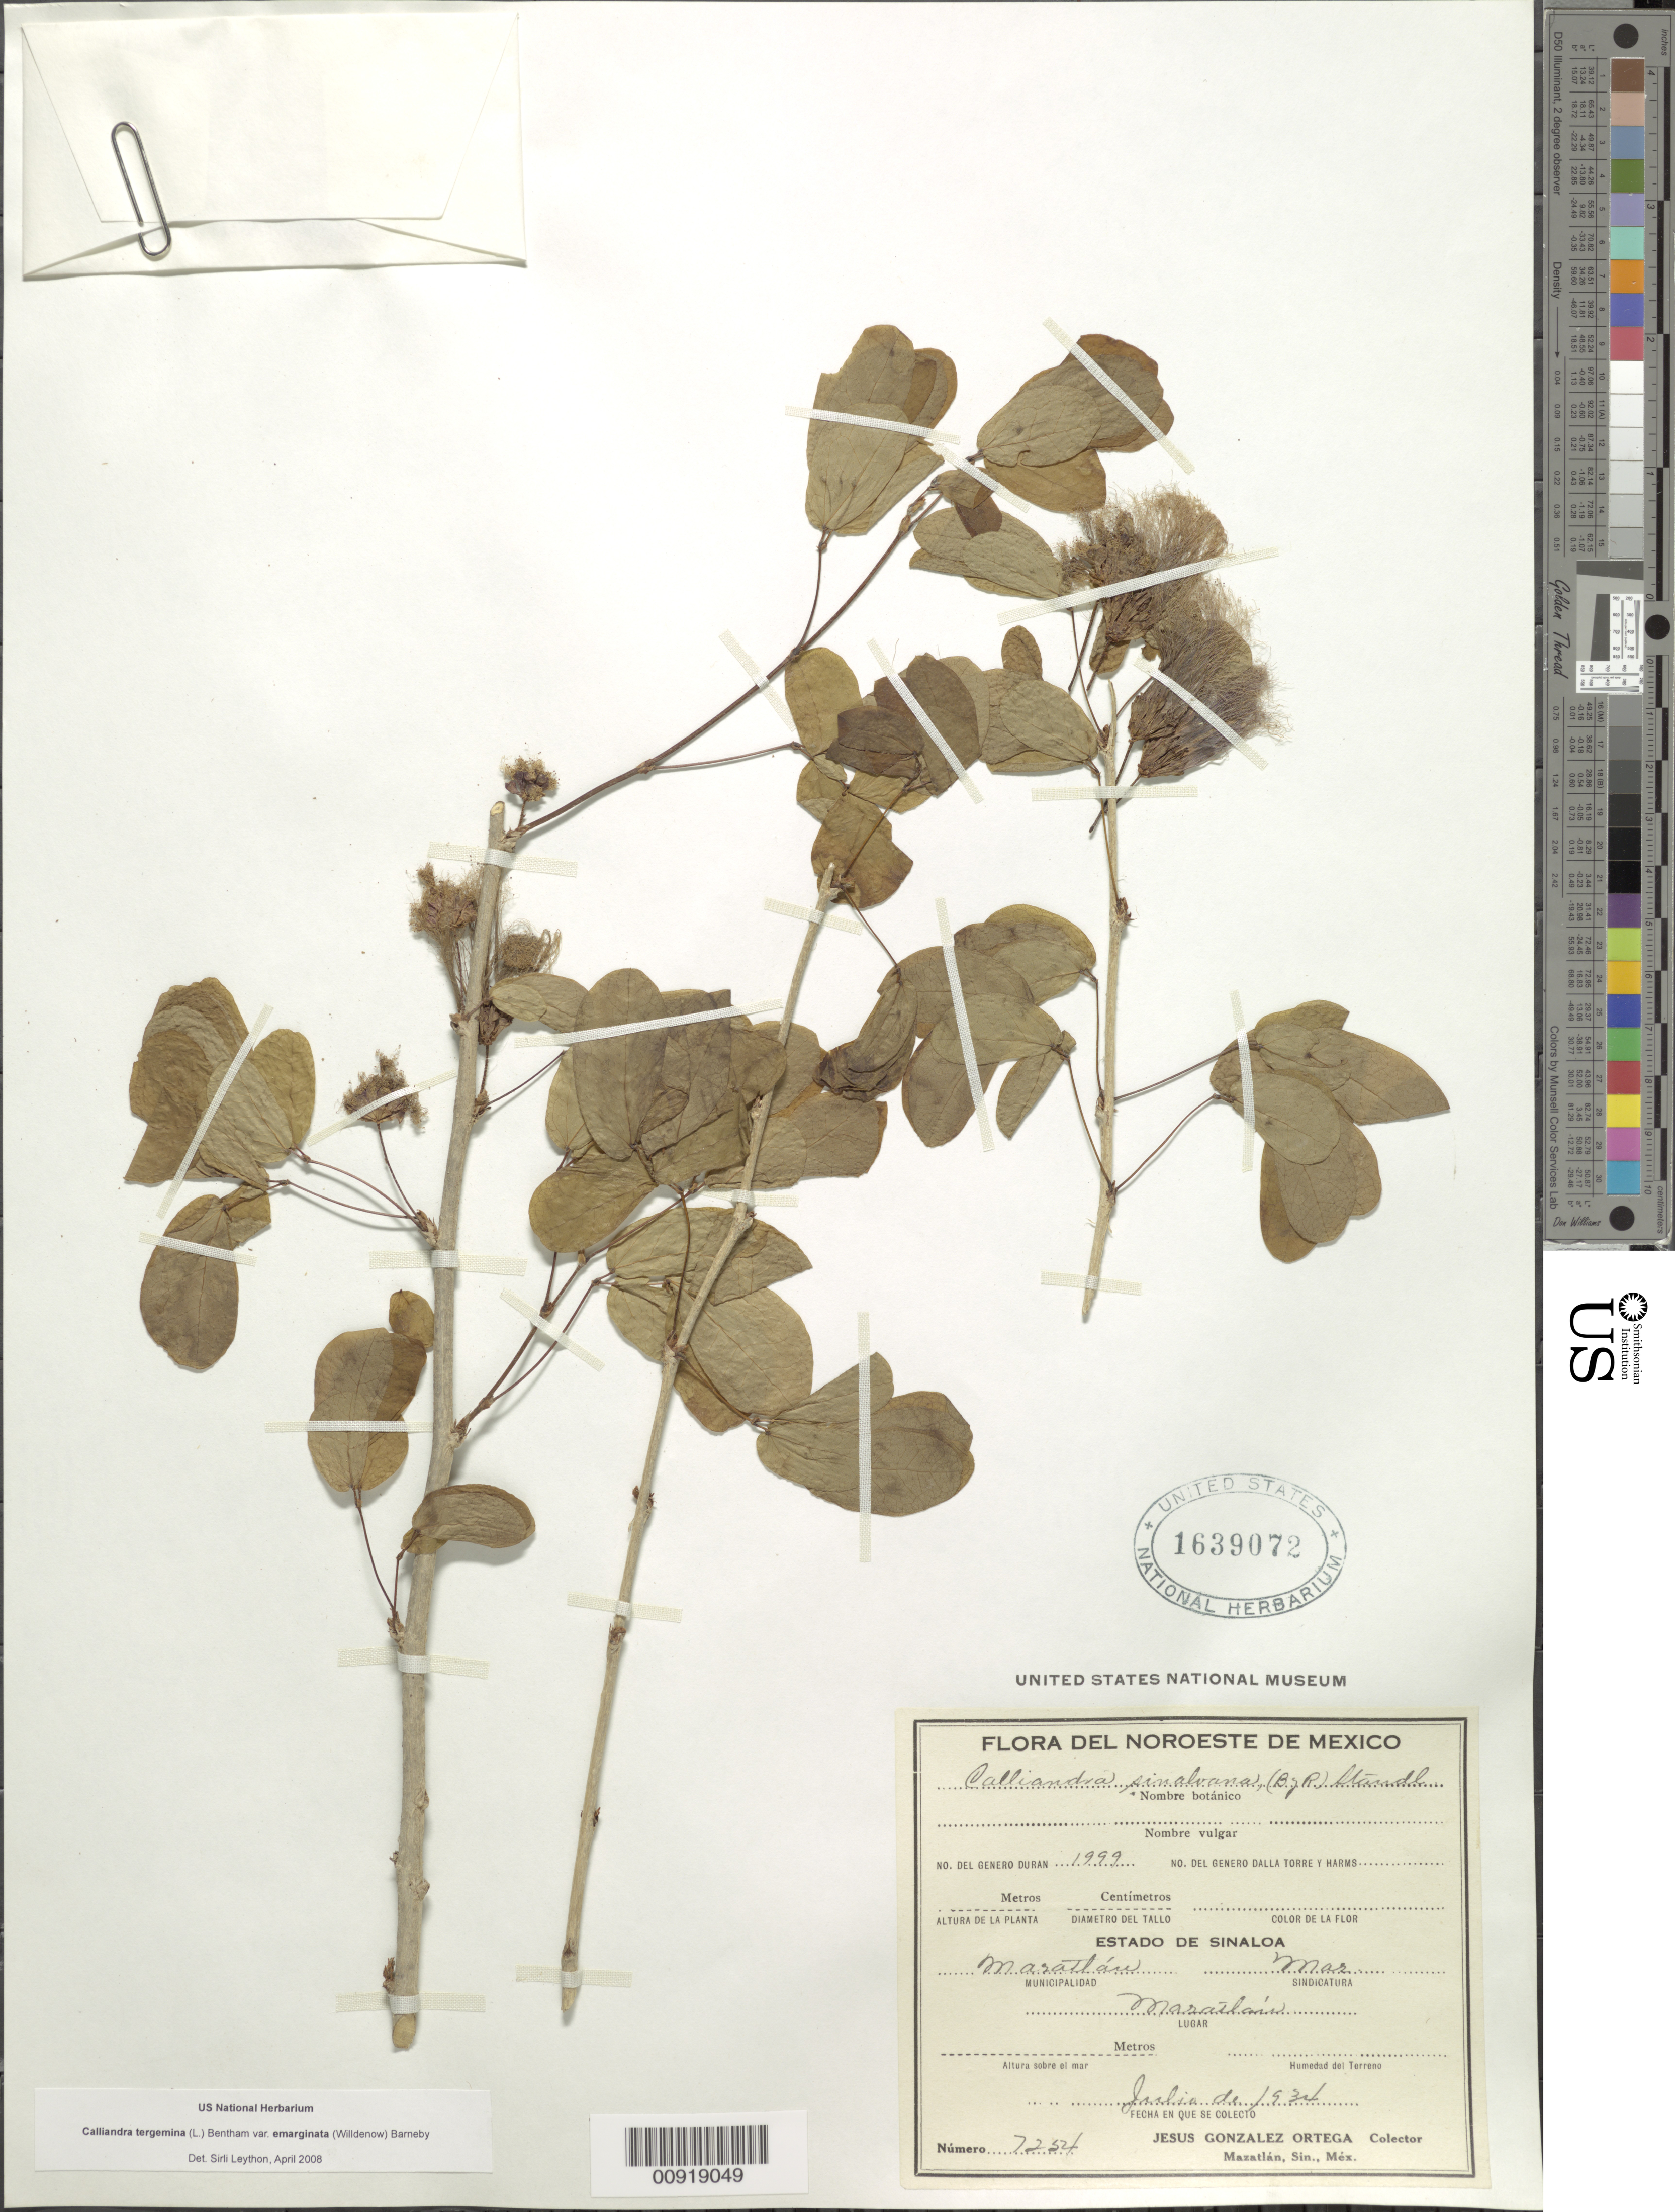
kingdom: Plantae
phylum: Tracheophyta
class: Magnoliopsida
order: Fabales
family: Fabaceae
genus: Calliandra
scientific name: Calliandra tergemina var. emarginata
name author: (Willd.) Barneby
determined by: Leython, S.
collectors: J. Ortega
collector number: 7254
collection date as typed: Jul 1934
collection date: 1934-07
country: Mexico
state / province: Sinaloa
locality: Sinaloa: Municipalidad Mazatlán, Sindicatura Mazatlán, Lugar Mazatlán.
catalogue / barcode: US 1639072